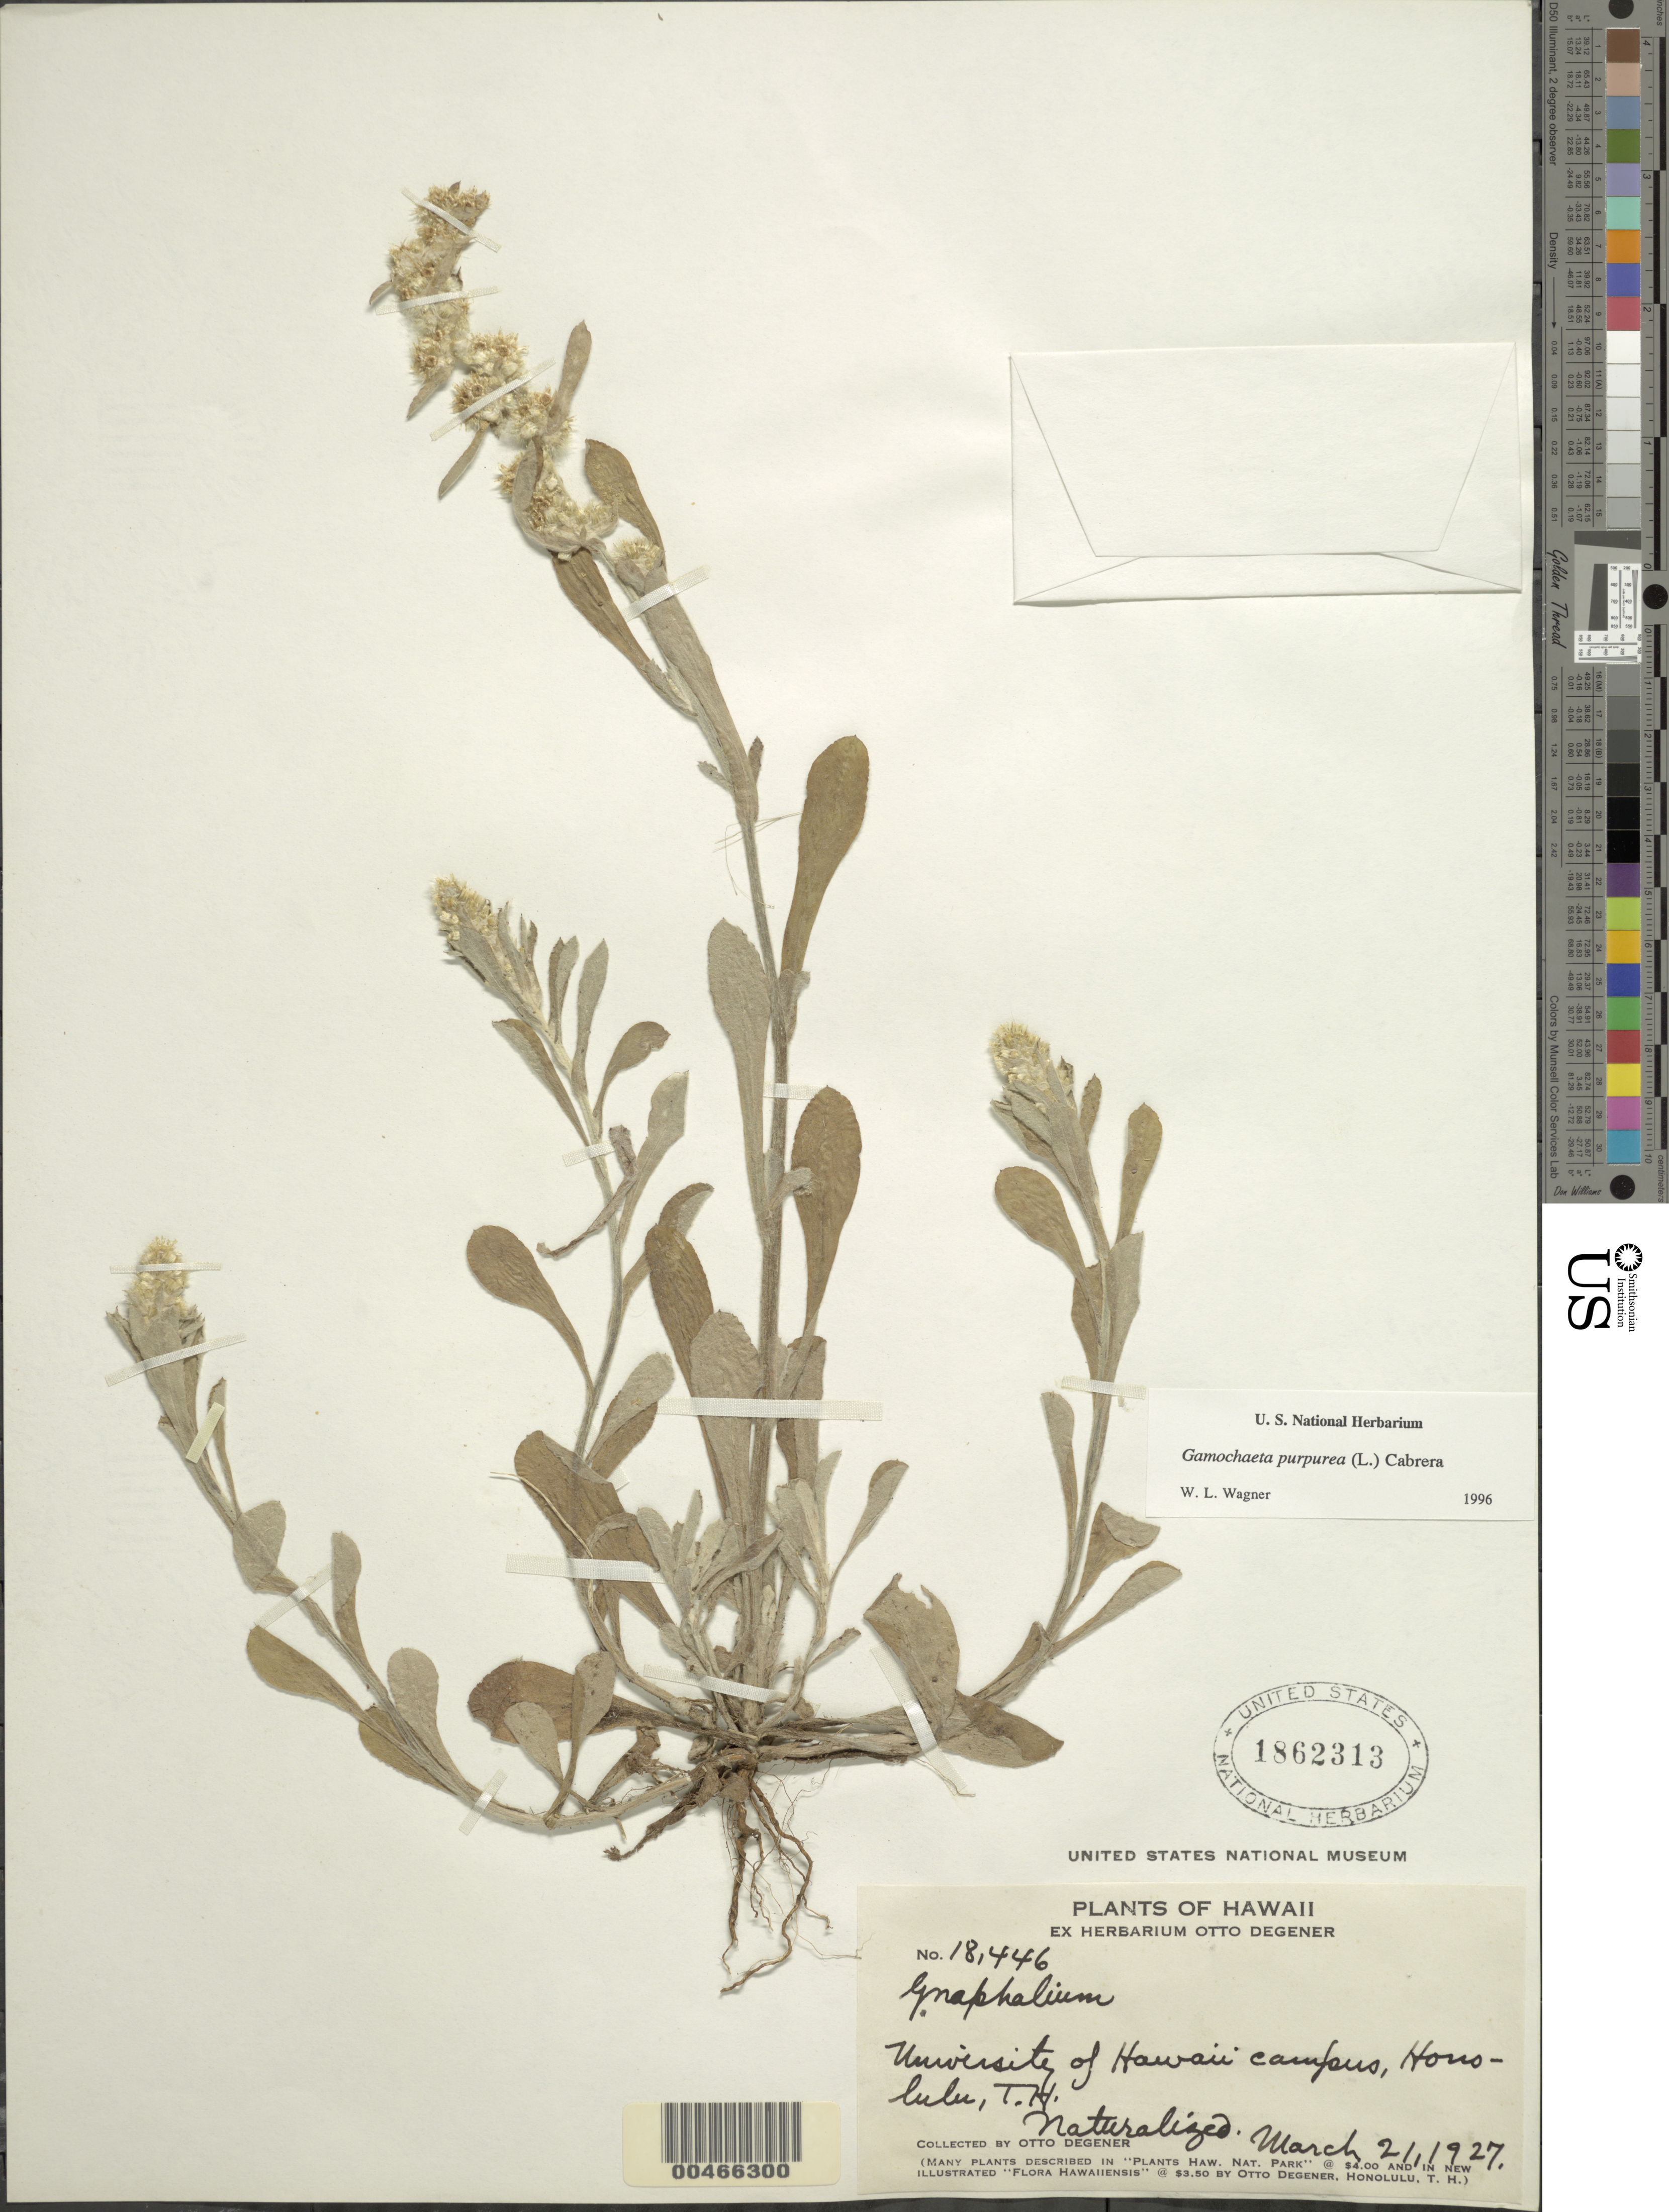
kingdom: Plantae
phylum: Tracheophyta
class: Magnoliopsida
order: Asterales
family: Asteraceae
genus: Gamochaeta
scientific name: Gamochaeta purpurea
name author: (L.) Cabrera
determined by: Wagner, W. L., (BOT), Smithsonian Institution - National Museum of Natural History (UNITED STATES)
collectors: O. Degener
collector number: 18446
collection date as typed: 21 Mar 1927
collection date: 1927-03-21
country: United States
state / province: Hawaii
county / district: Honolulu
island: Oahu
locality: University of Hawaii campus, Honolulu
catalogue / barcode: US 1862313